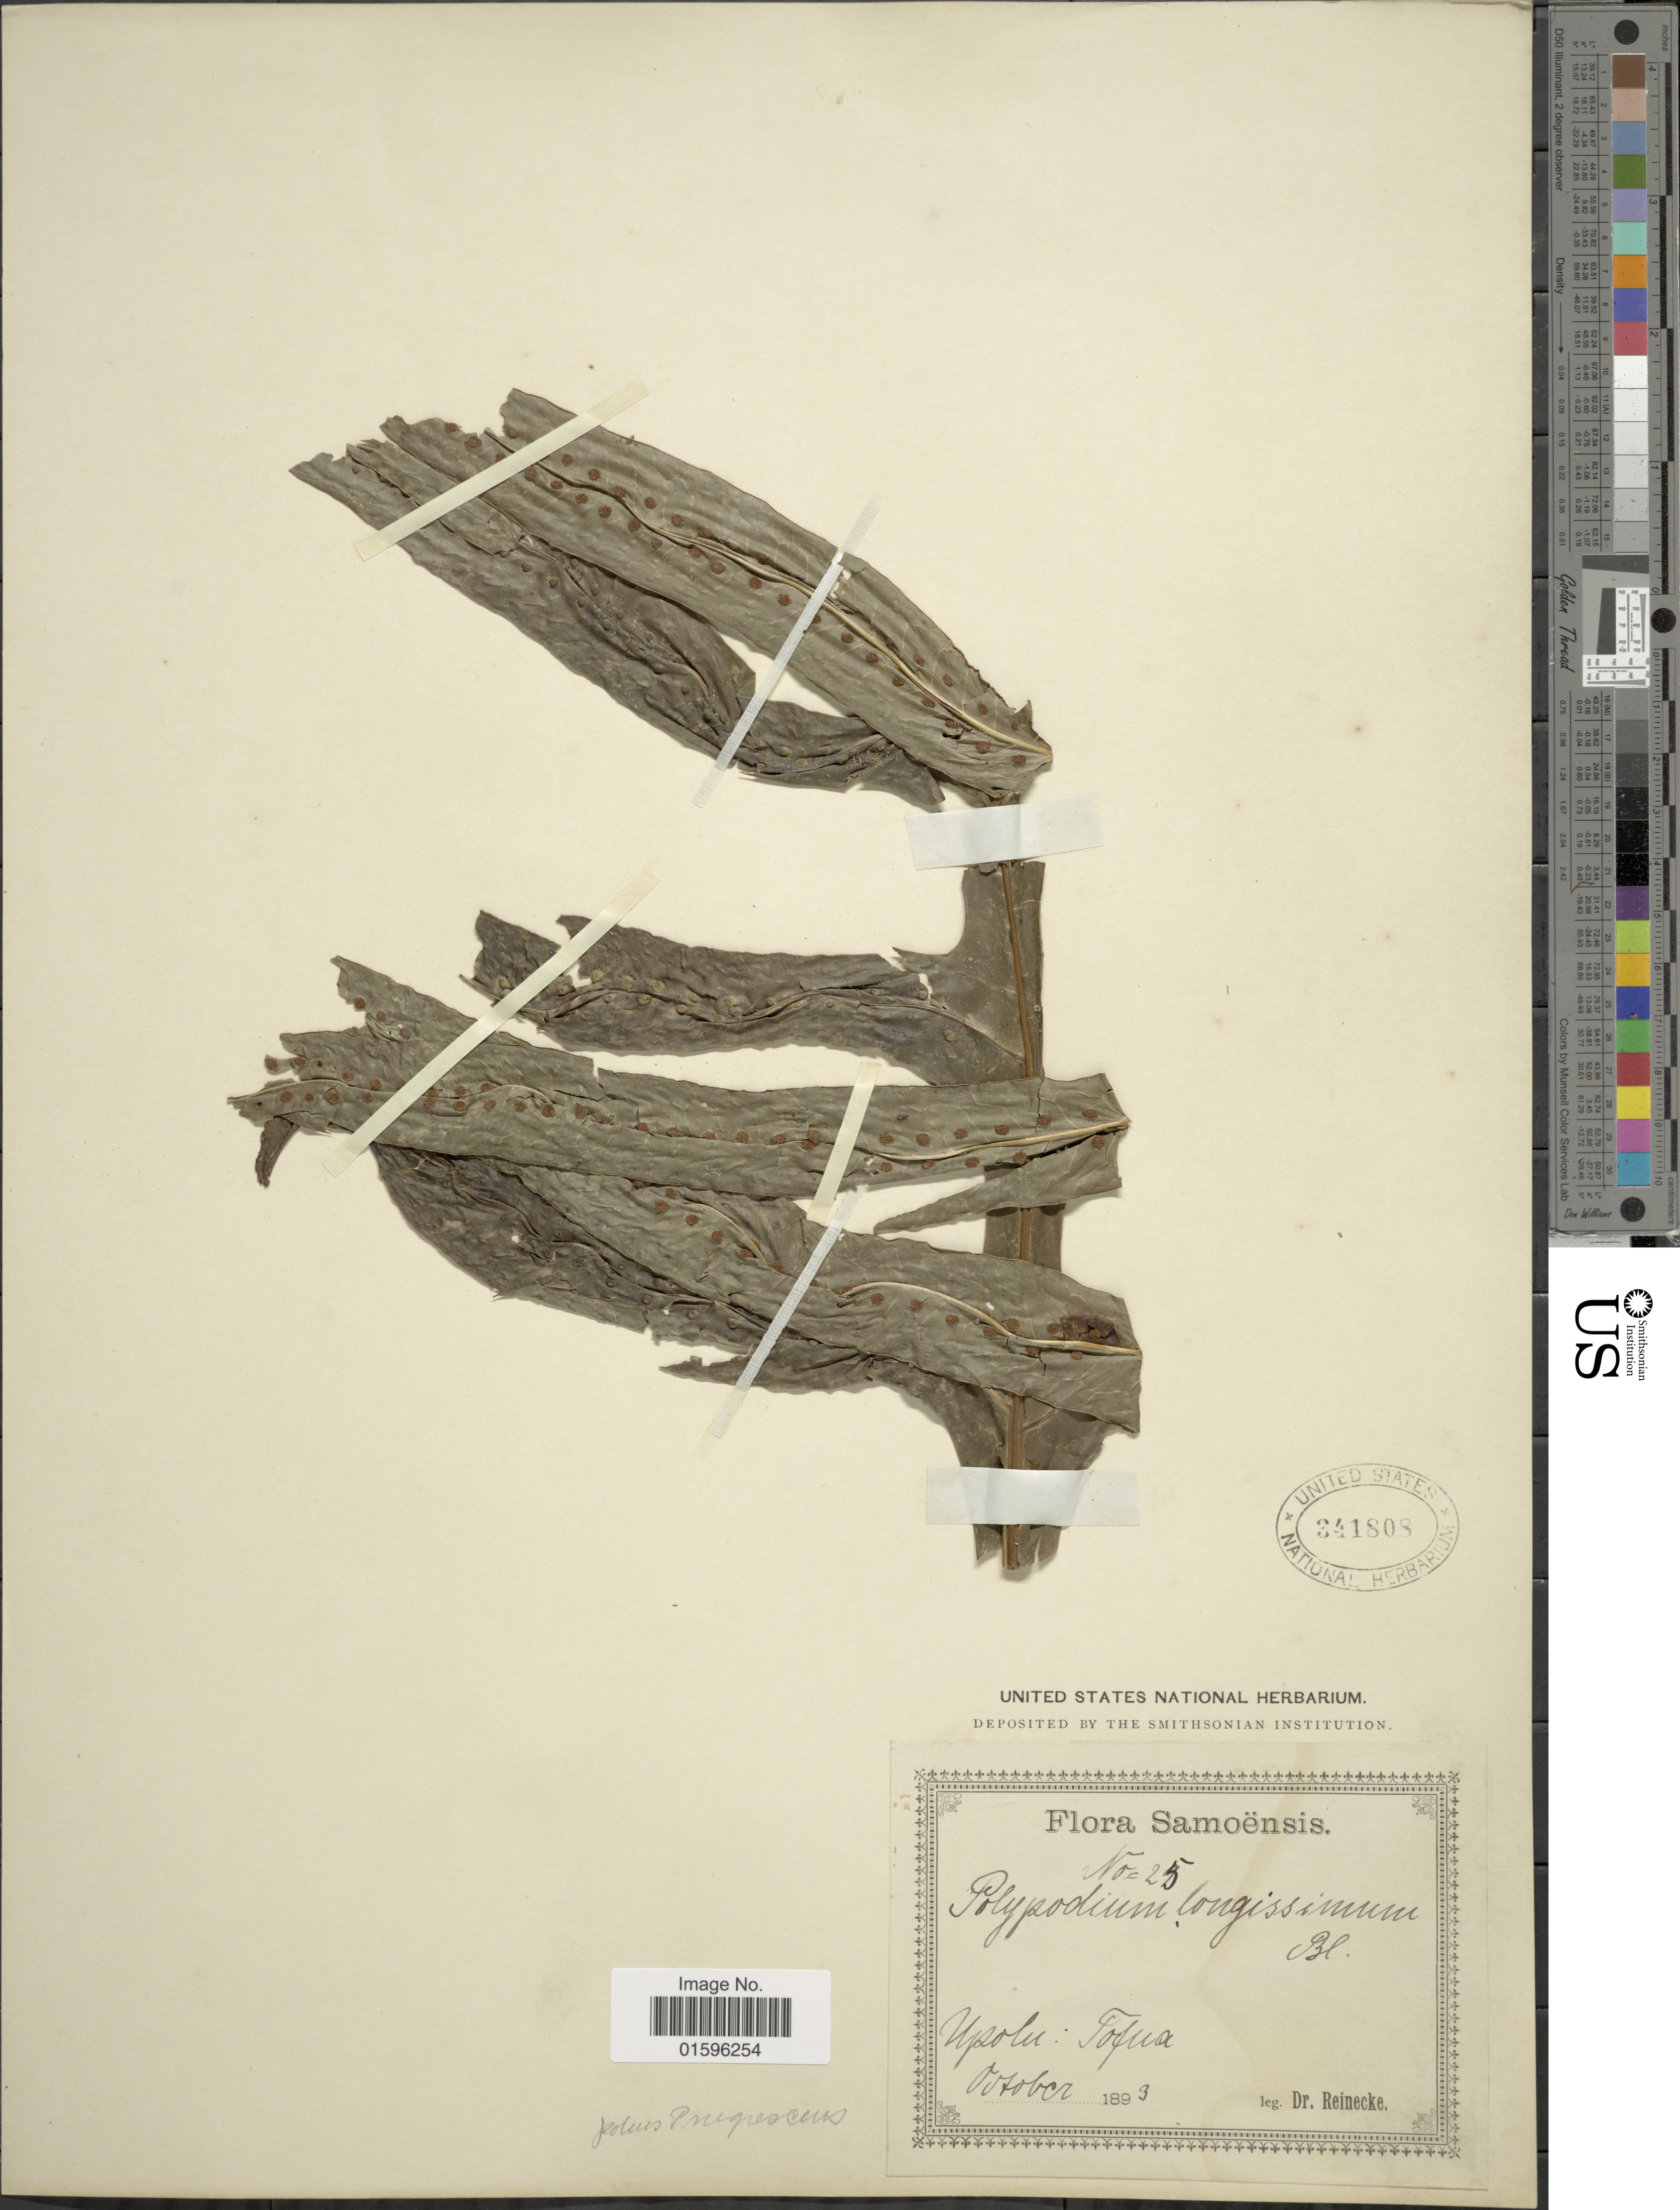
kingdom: Plantae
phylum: Tracheophyta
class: Polypodiopsida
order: Polypodiales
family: Polypodiaceae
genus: Polypodium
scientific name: Polypodium nigrescens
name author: Blume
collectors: -- Reinecke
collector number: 25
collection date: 1893-10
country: Samoa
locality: Samoensis, Upolu: Toqua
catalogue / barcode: US 341808